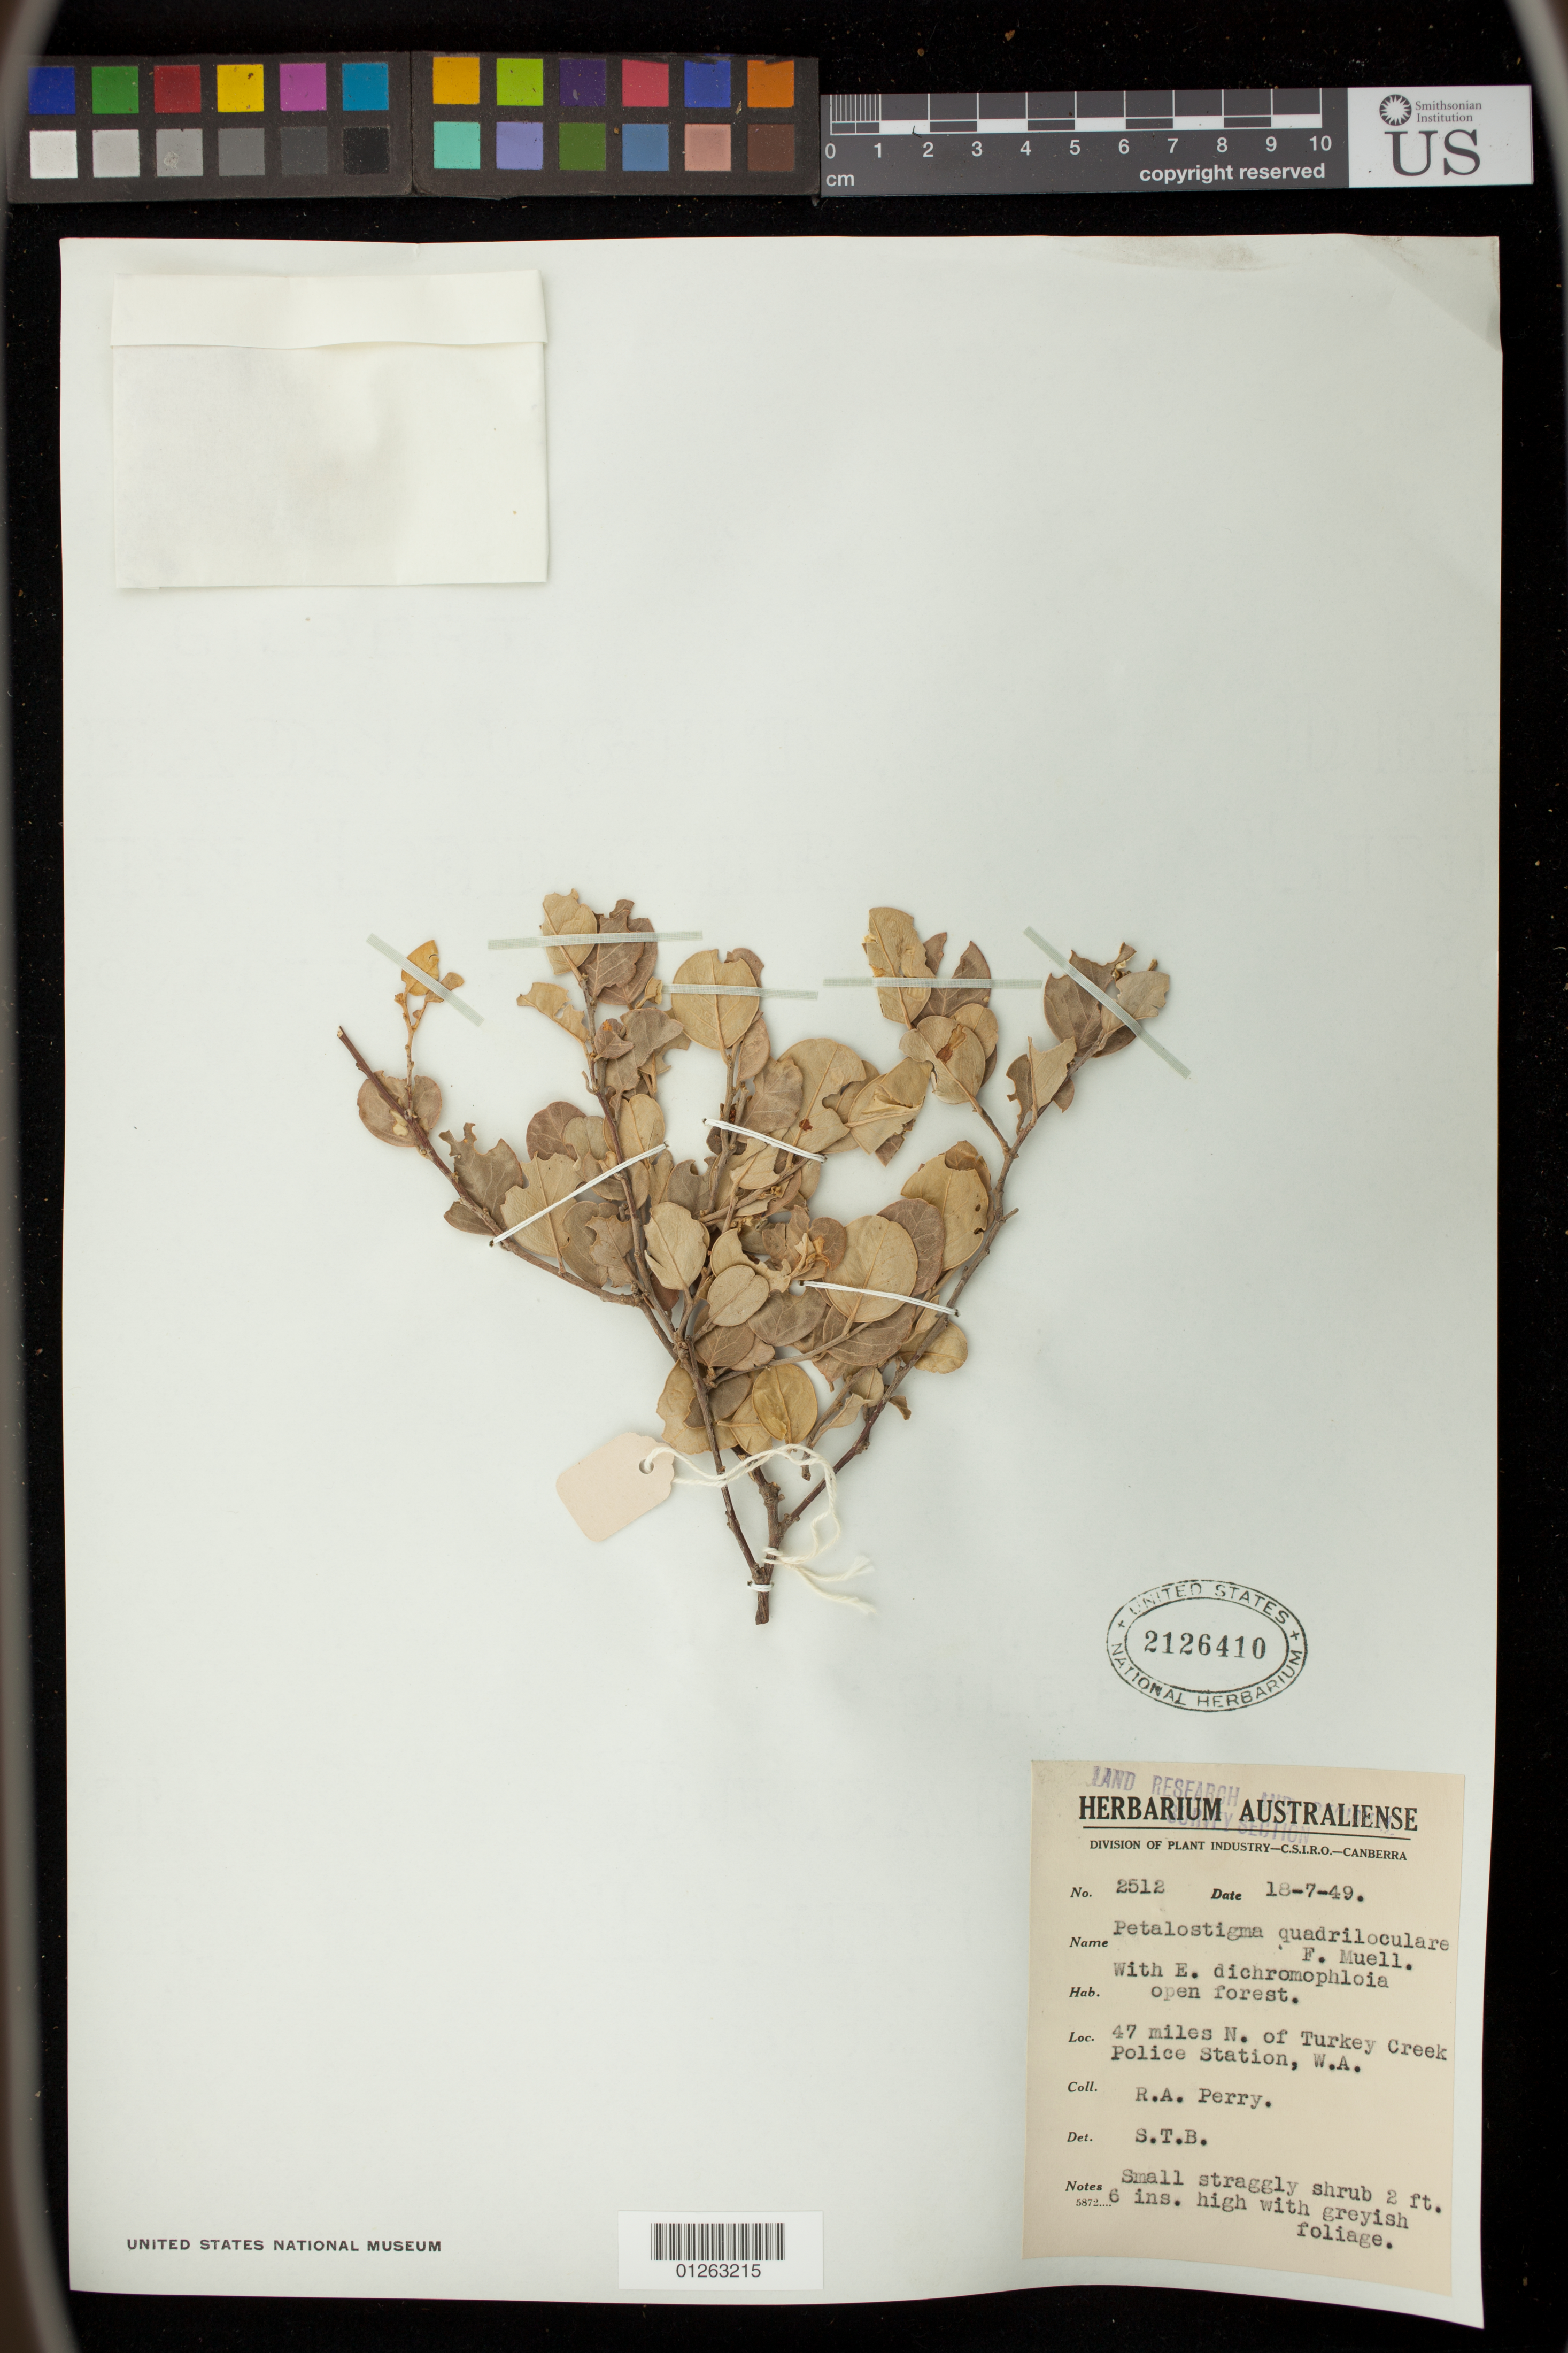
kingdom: Plantae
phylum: Tracheophyta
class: Magnoliopsida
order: Malpighiales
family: Picrodendraceae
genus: Petalostigma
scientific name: Petalostigma quadriloculare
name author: F. Muell.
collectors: Perry, R. A.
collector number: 2512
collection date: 1949-07-18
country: Australia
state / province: Western Australia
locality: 47 miles N. of Turkey Creek Police Station, W. A.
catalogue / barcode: US 2126410